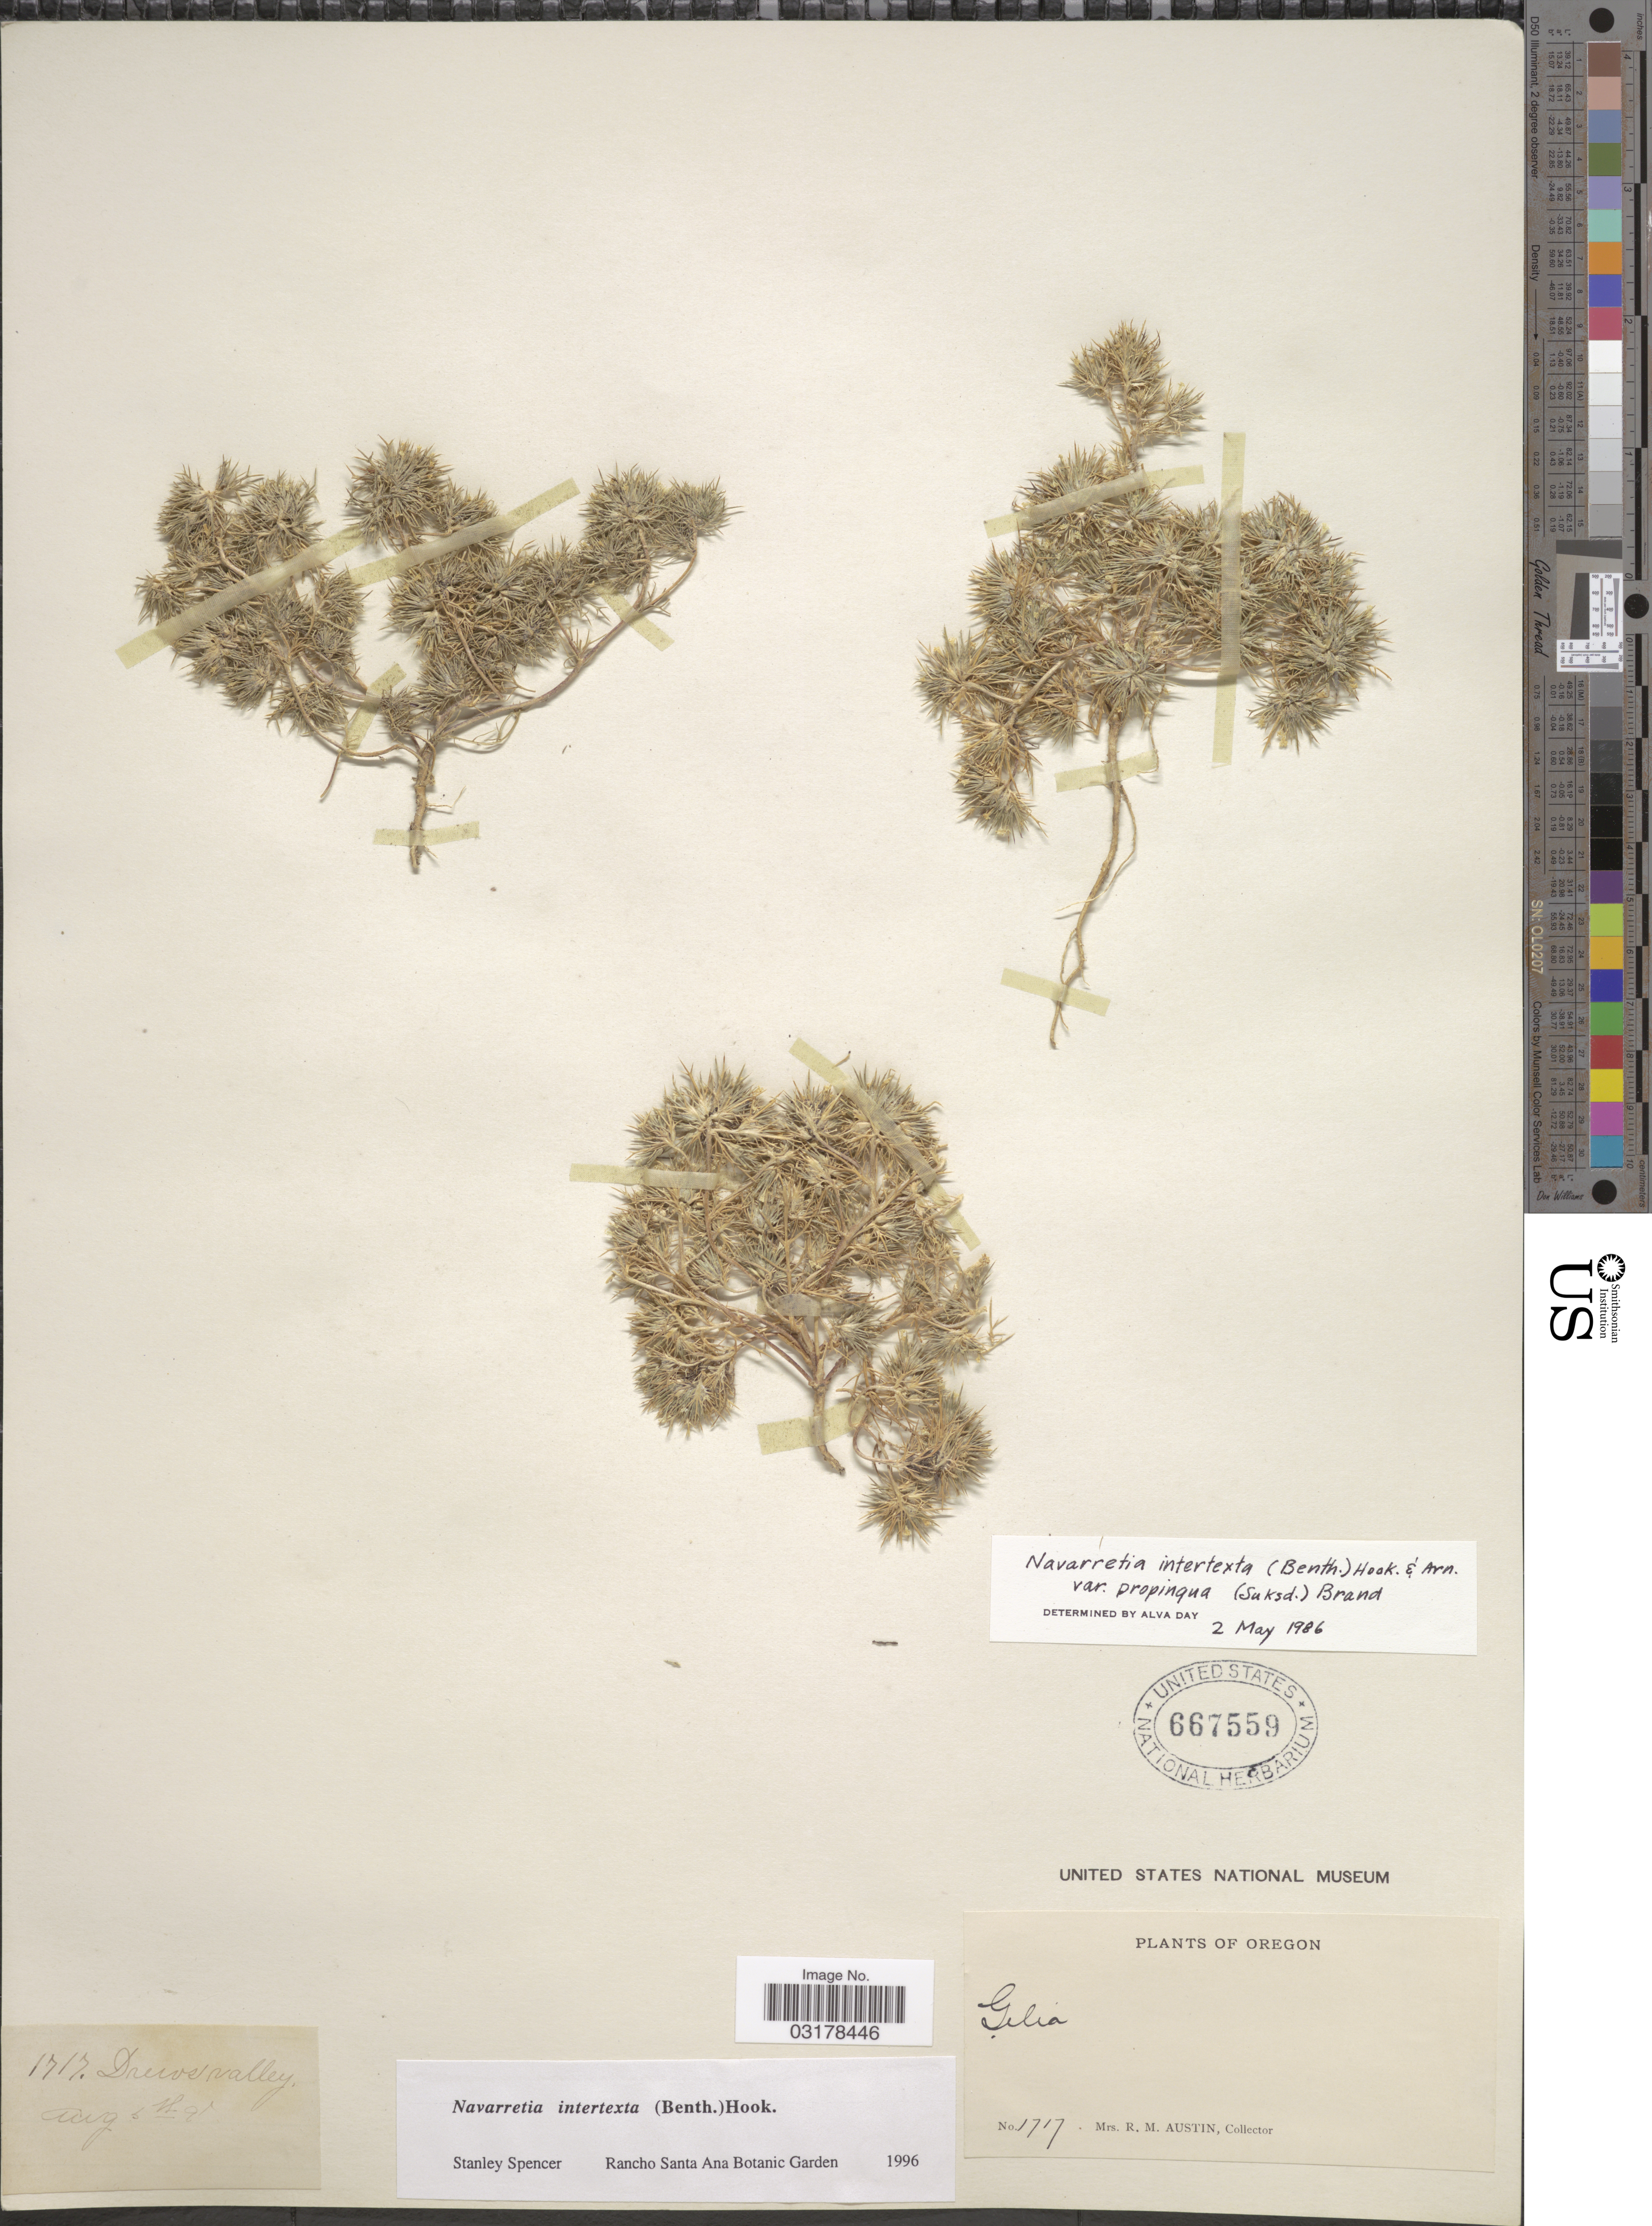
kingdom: Plantae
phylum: Tracheophyta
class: Magnoliopsida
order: Ericales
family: Polemoniaceae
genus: Navarretia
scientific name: Navarretia intertexta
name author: (Benth.) Hook.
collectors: R. Austin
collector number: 1717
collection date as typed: Transcribed d/m/y: 6/8/91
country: United States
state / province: Oregon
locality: Drews valley.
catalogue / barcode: US 667559